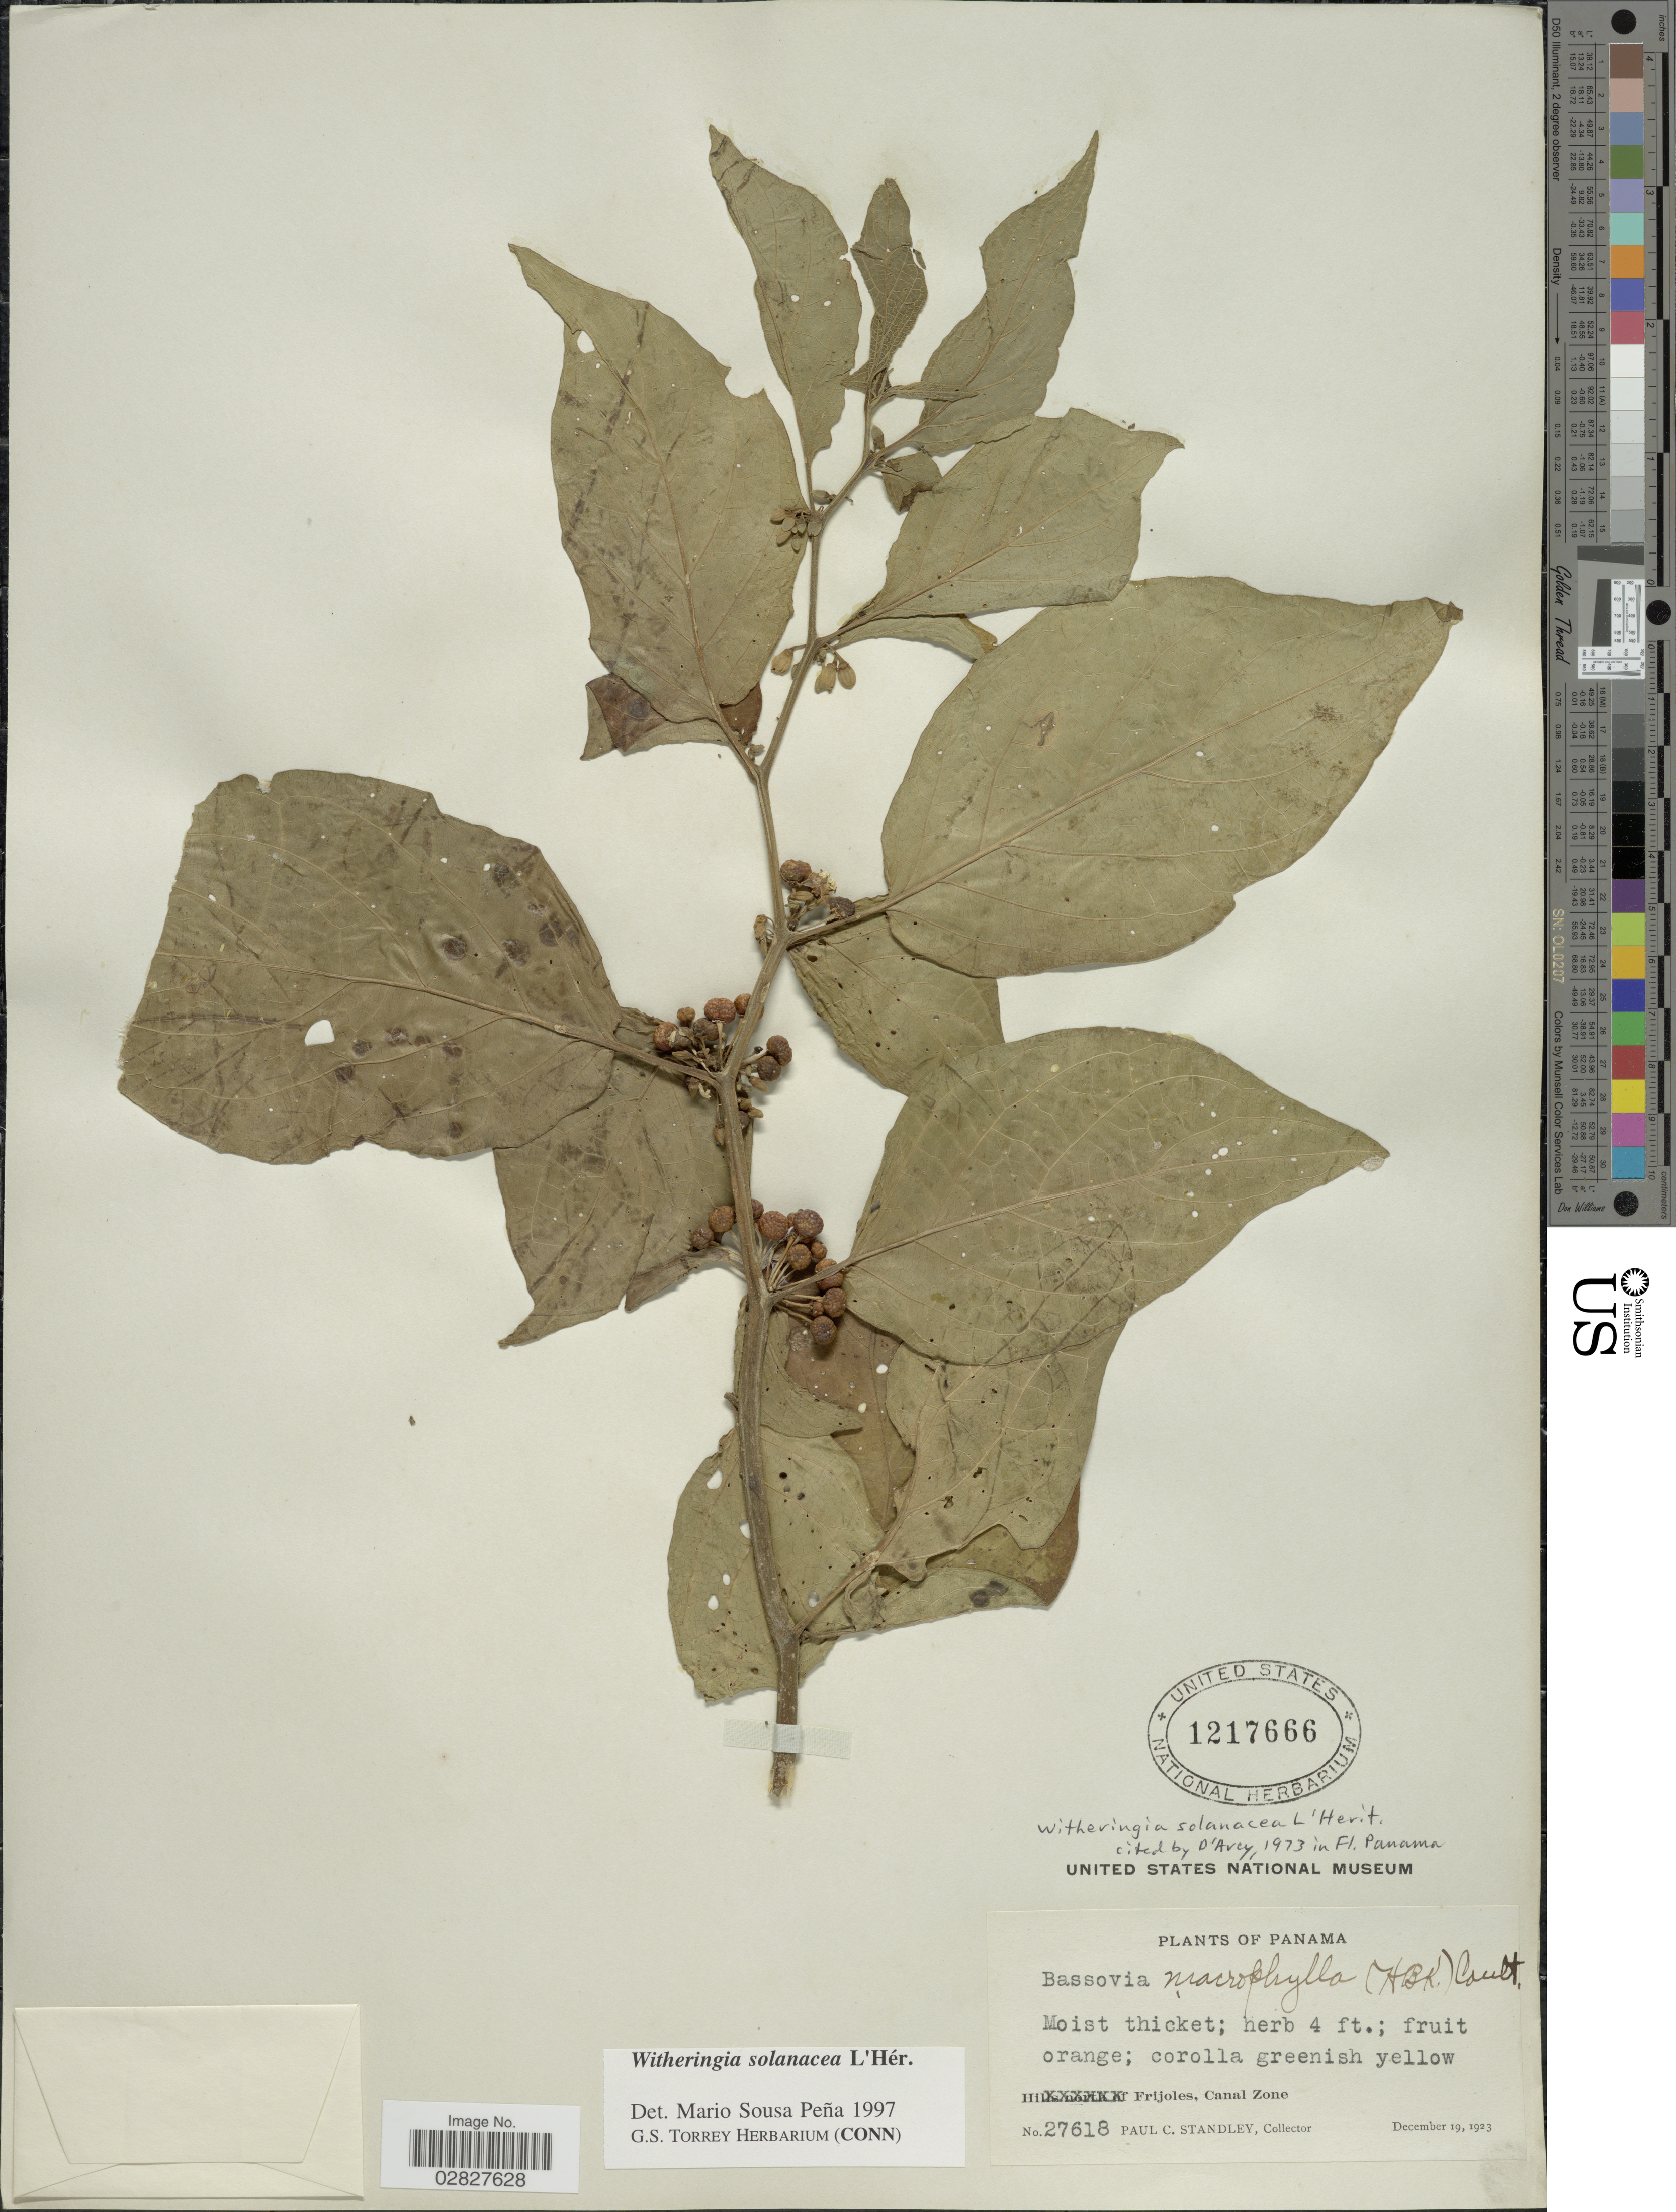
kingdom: Plantae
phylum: Tracheophyta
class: Magnoliopsida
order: Solanales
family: Solanaceae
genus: Witheringia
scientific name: Witheringia solanacea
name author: L'Hér.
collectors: P. C. Standley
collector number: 27618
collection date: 1923-12-19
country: Panama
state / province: Colón / Panamá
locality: Frijoles, Canal Zone.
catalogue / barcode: US 1217666